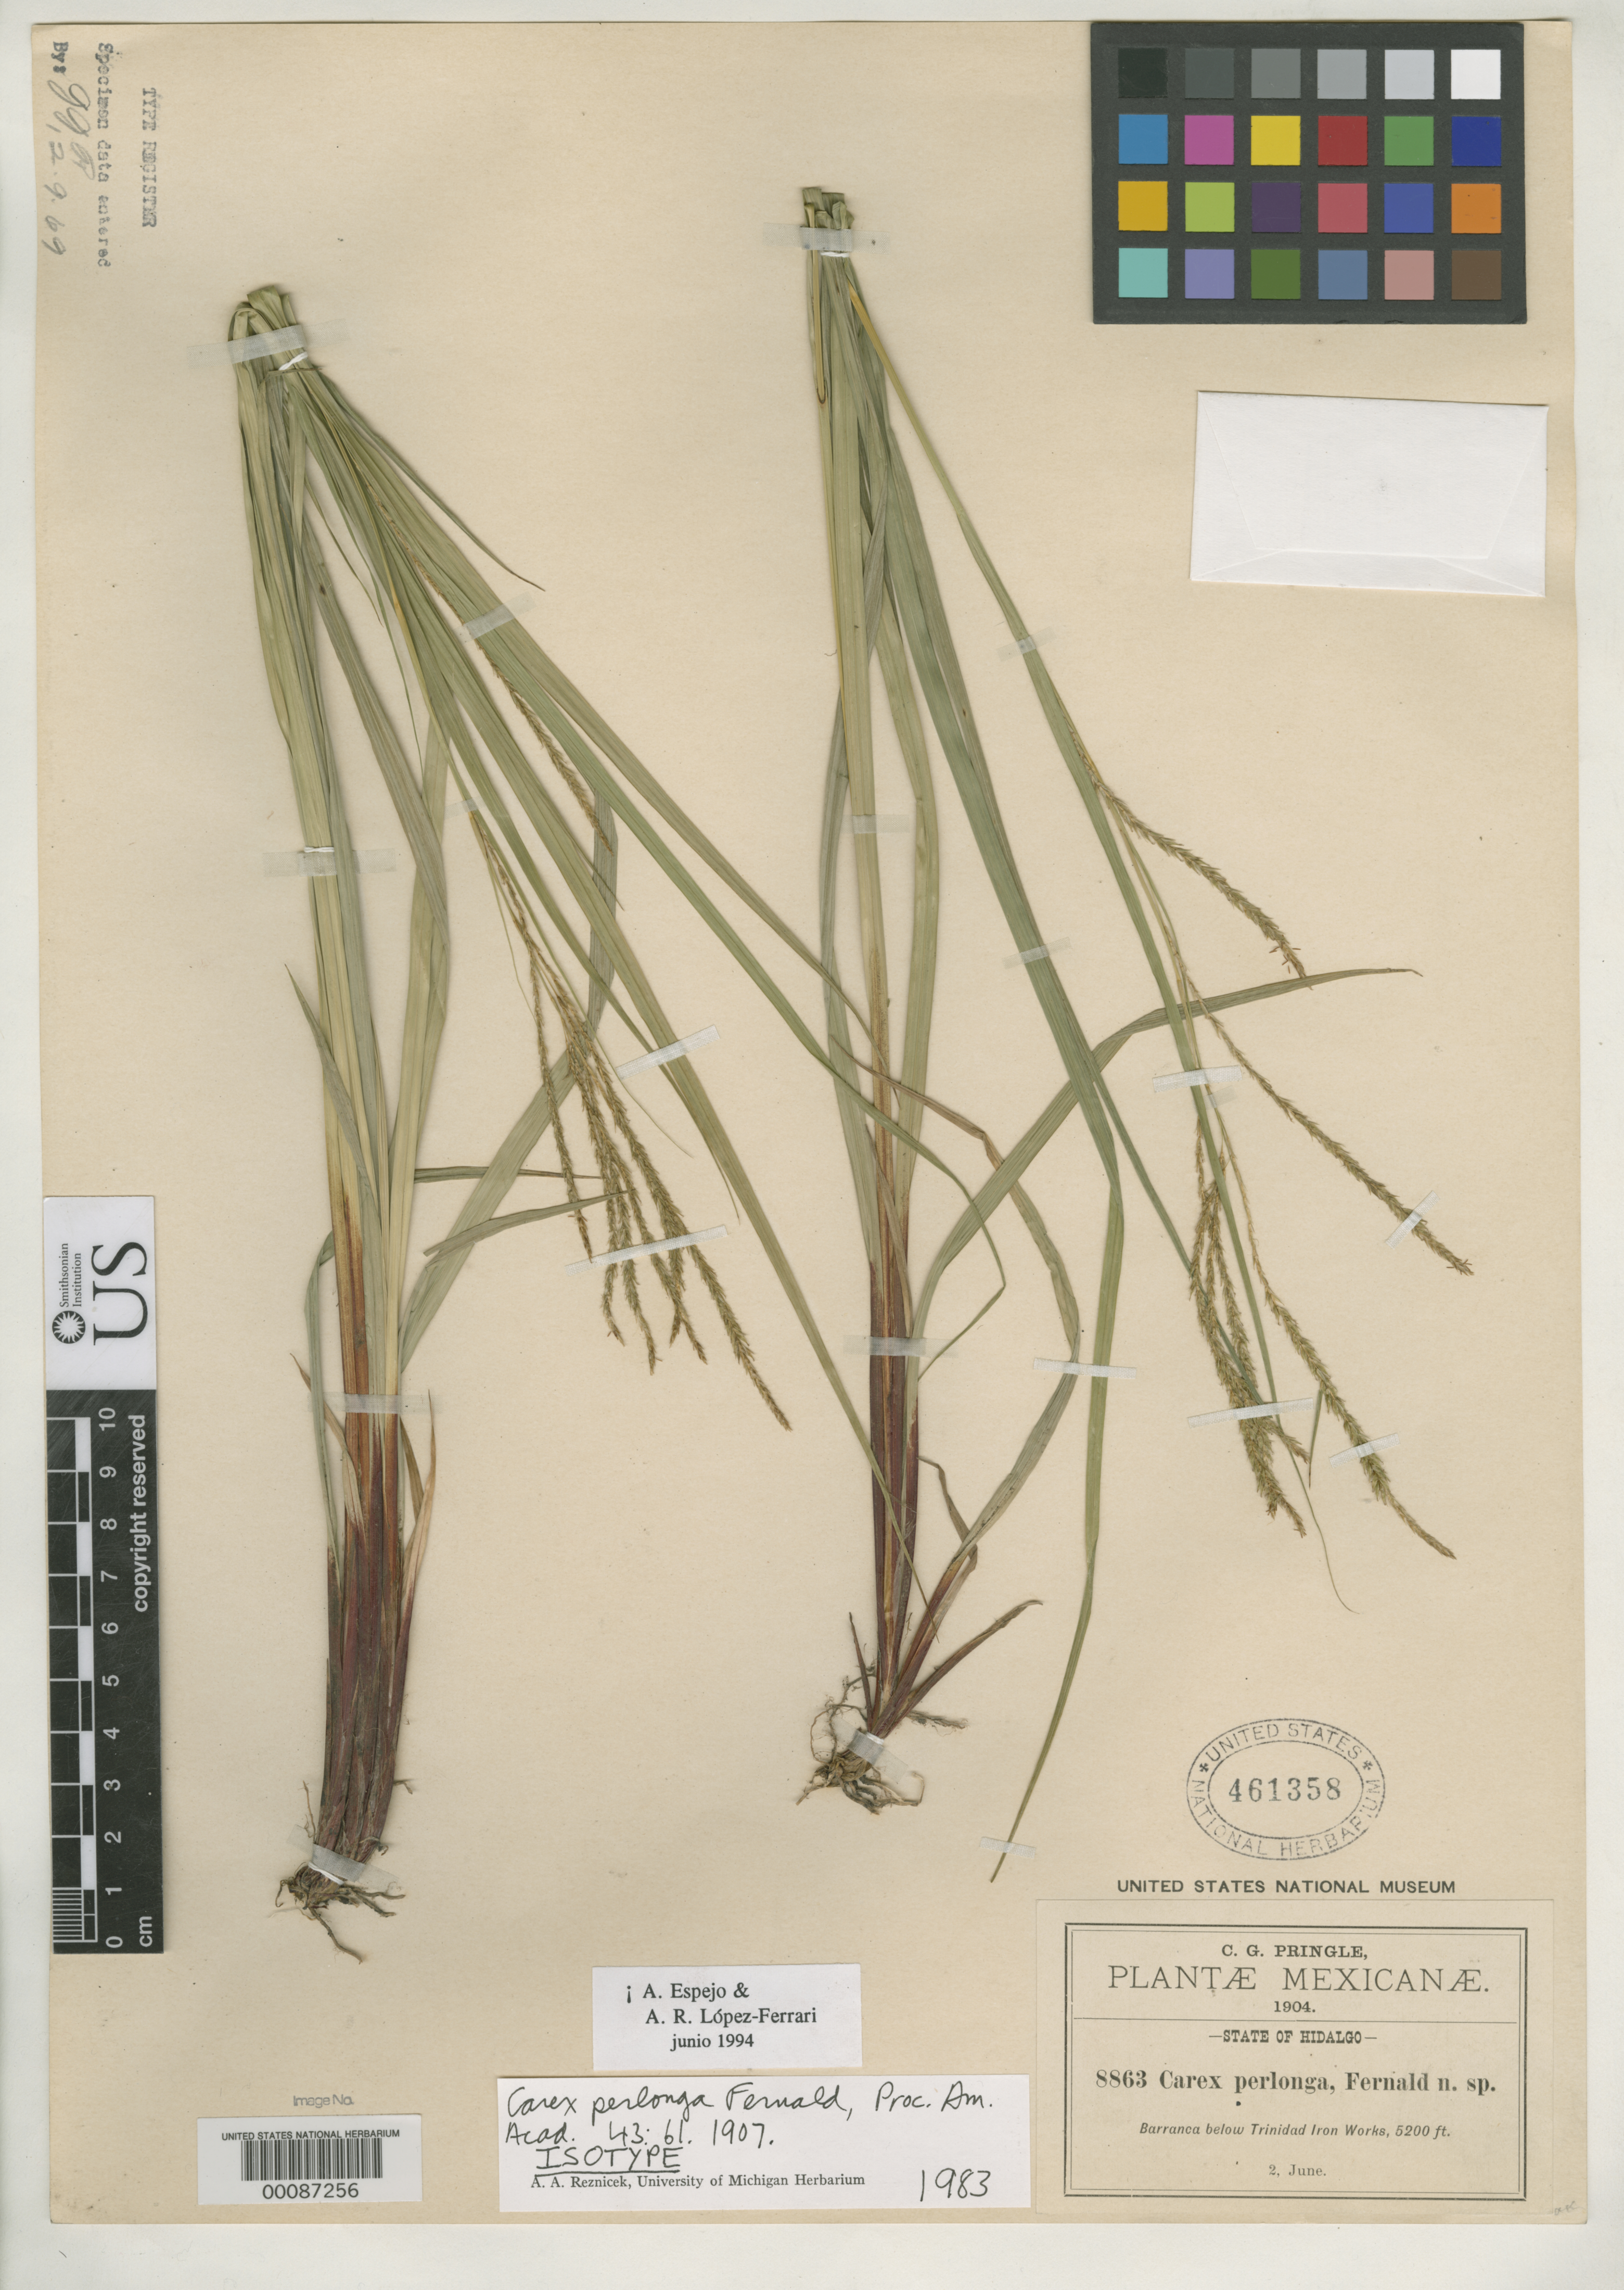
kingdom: Plantae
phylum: Tracheophyta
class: Liliopsida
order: Poales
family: Cyperaceae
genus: Carex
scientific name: Carex perlonga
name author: Fernald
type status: Isotype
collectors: C. G. Pringle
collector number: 8863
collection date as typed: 02 Jun 1904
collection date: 1904-06-02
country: Mexico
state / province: Hidalgo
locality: Barranca below Trinidad Iron Works.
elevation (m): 1585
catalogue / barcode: US 461358